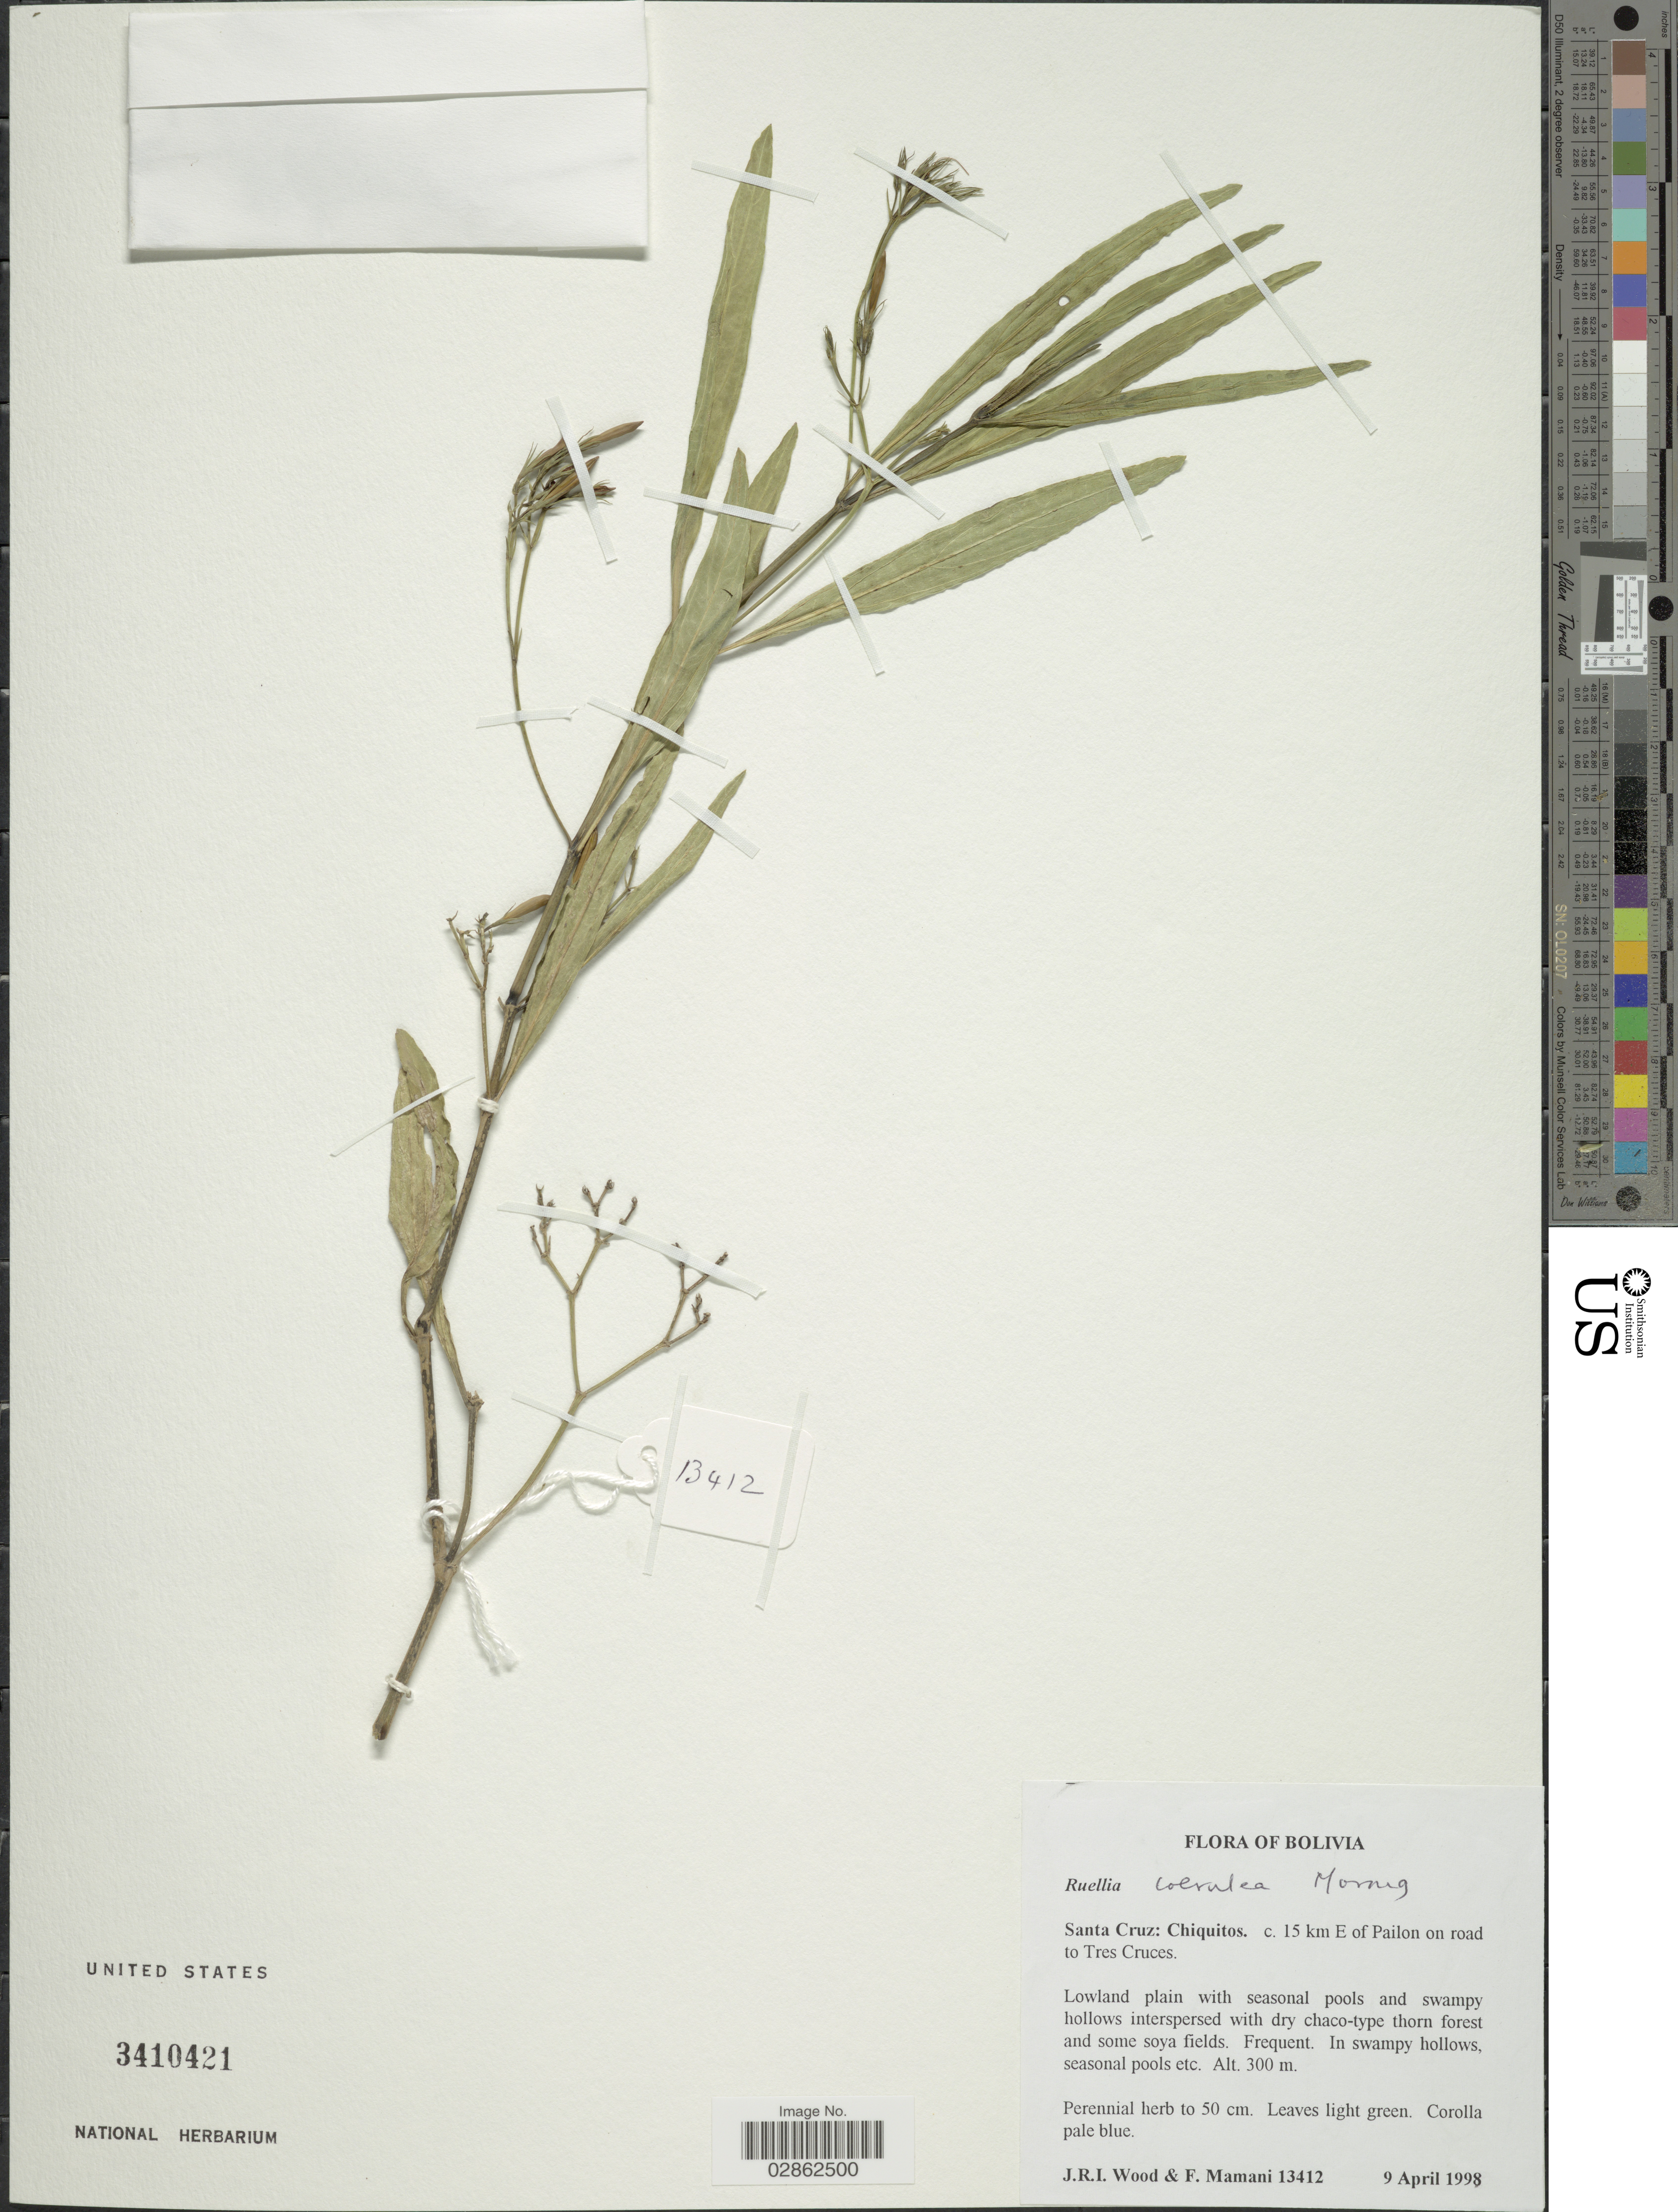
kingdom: Plantae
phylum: Tracheophyta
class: Magnoliopsida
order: Lamiales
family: Acanthaceae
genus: Ruellia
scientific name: Ruellia tweediana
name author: Griseb.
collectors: J. R. I. Wood & F. Mamani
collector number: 13412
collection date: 1998-04-09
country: Bolivia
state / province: Santa Cruz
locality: Chiquitos. c. 15 km E of Pailon on road to Tres Cruces.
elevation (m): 300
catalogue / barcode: US 3410421